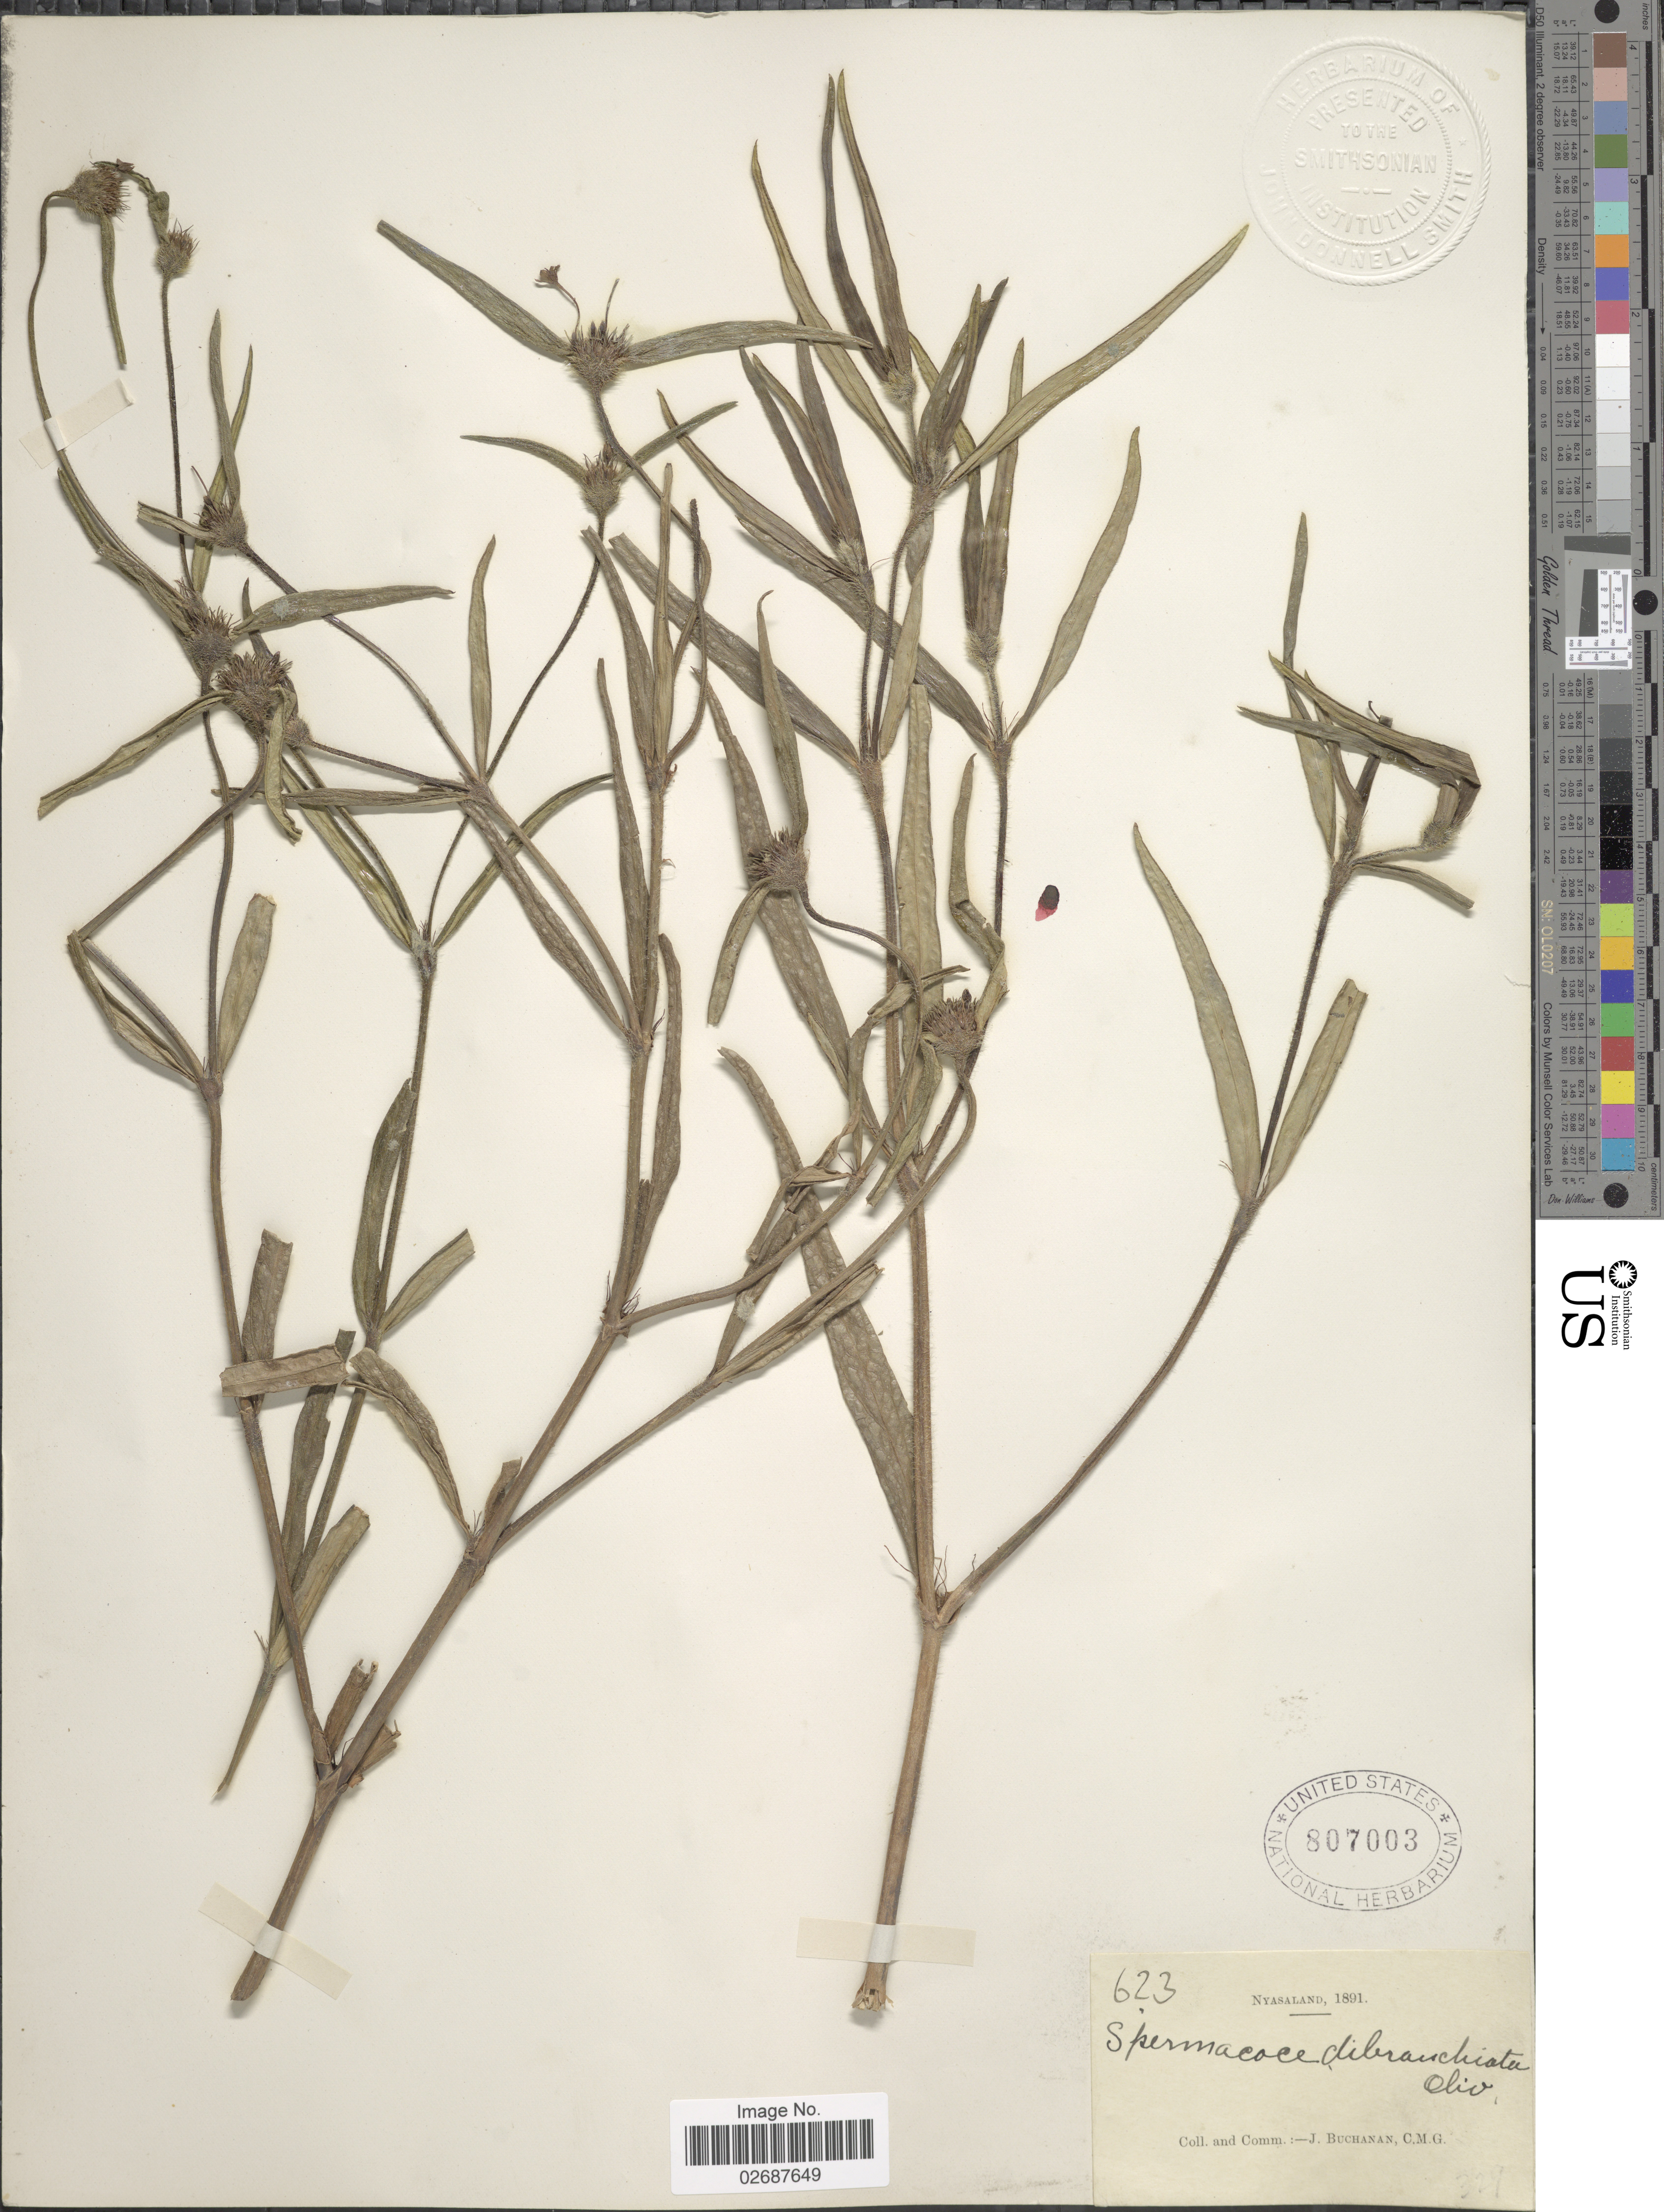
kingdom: Plantae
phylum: Tracheophyta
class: Magnoliopsida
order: Gentianales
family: Rubiaceae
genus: Borreria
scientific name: Borreria dibrachiata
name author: (Oliv.) K. Schum.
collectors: J. Buchanan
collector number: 623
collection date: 1891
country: Malawi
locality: Nyasaland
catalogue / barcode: US 807003